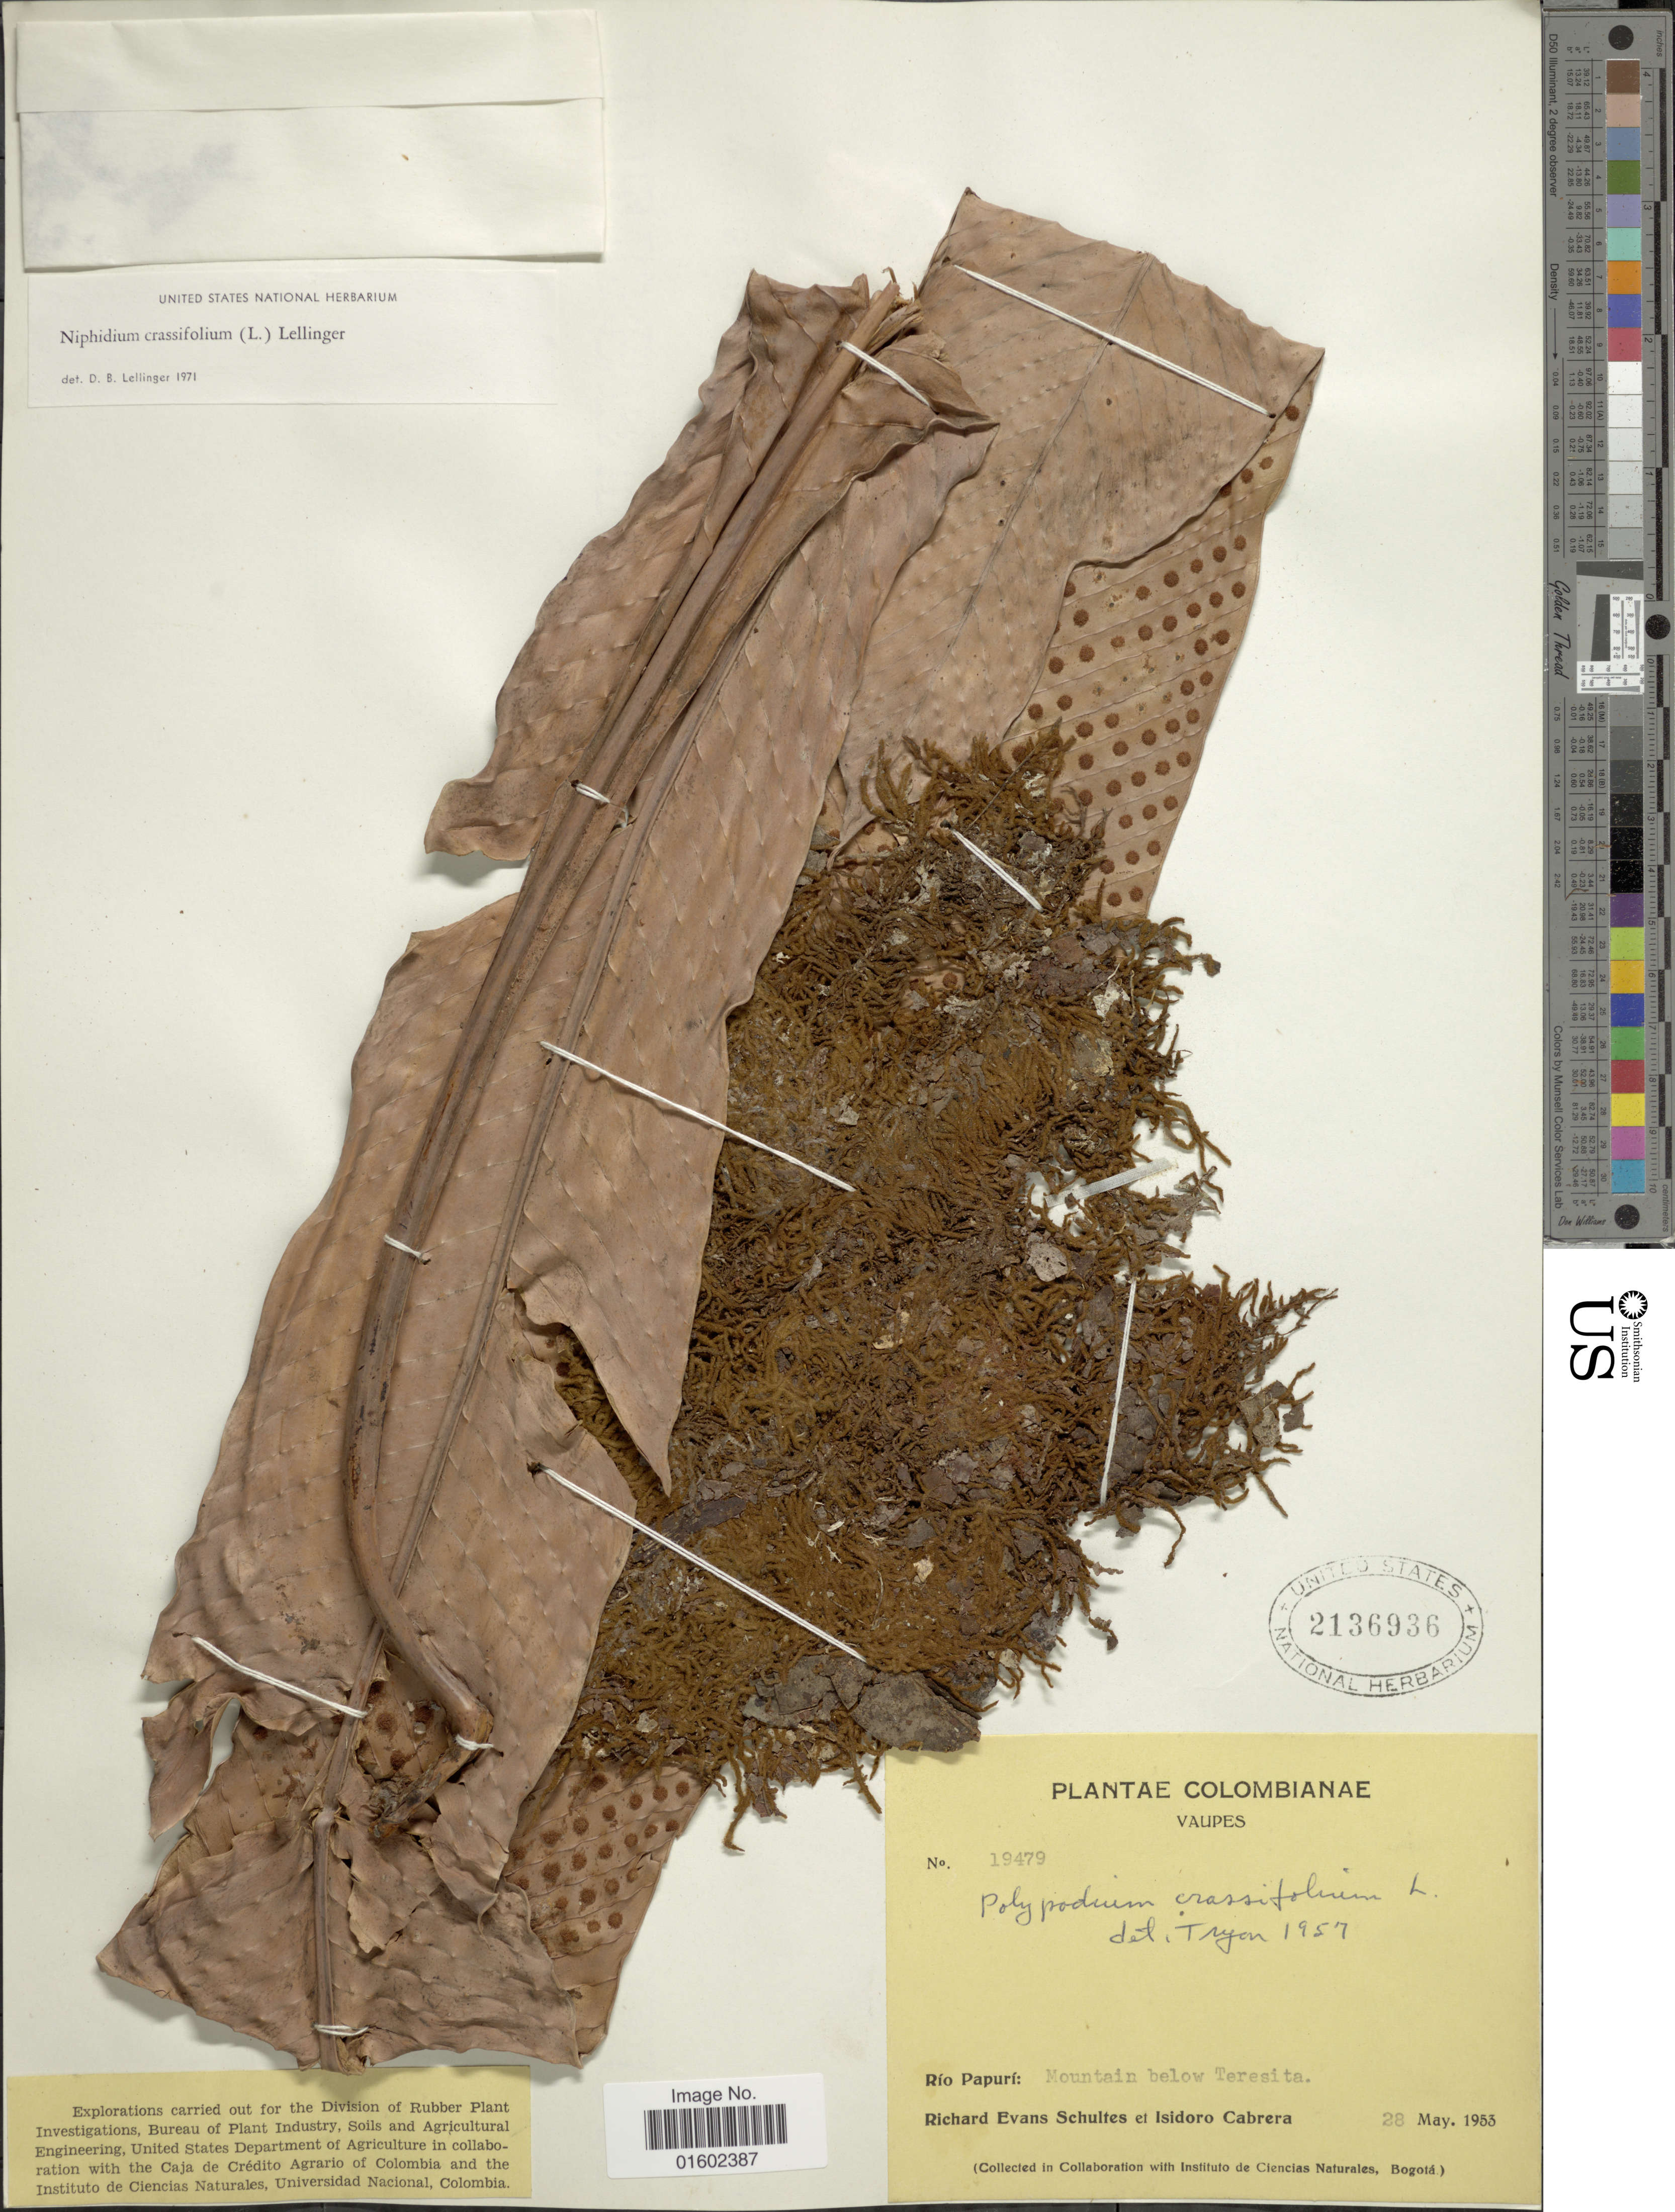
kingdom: Plantae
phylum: Tracheophyta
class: Polypodiopsida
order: Polypodiales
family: Polypodiaceae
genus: Niphidium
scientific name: Niphidium crassifolium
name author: (L.) Lellinger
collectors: R. E. Schultes & I. Cabrera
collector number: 19479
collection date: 1953-05-28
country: Colombia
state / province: Vaupés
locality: Rio Papuri; Mountain below Teresita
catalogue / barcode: US 2136936